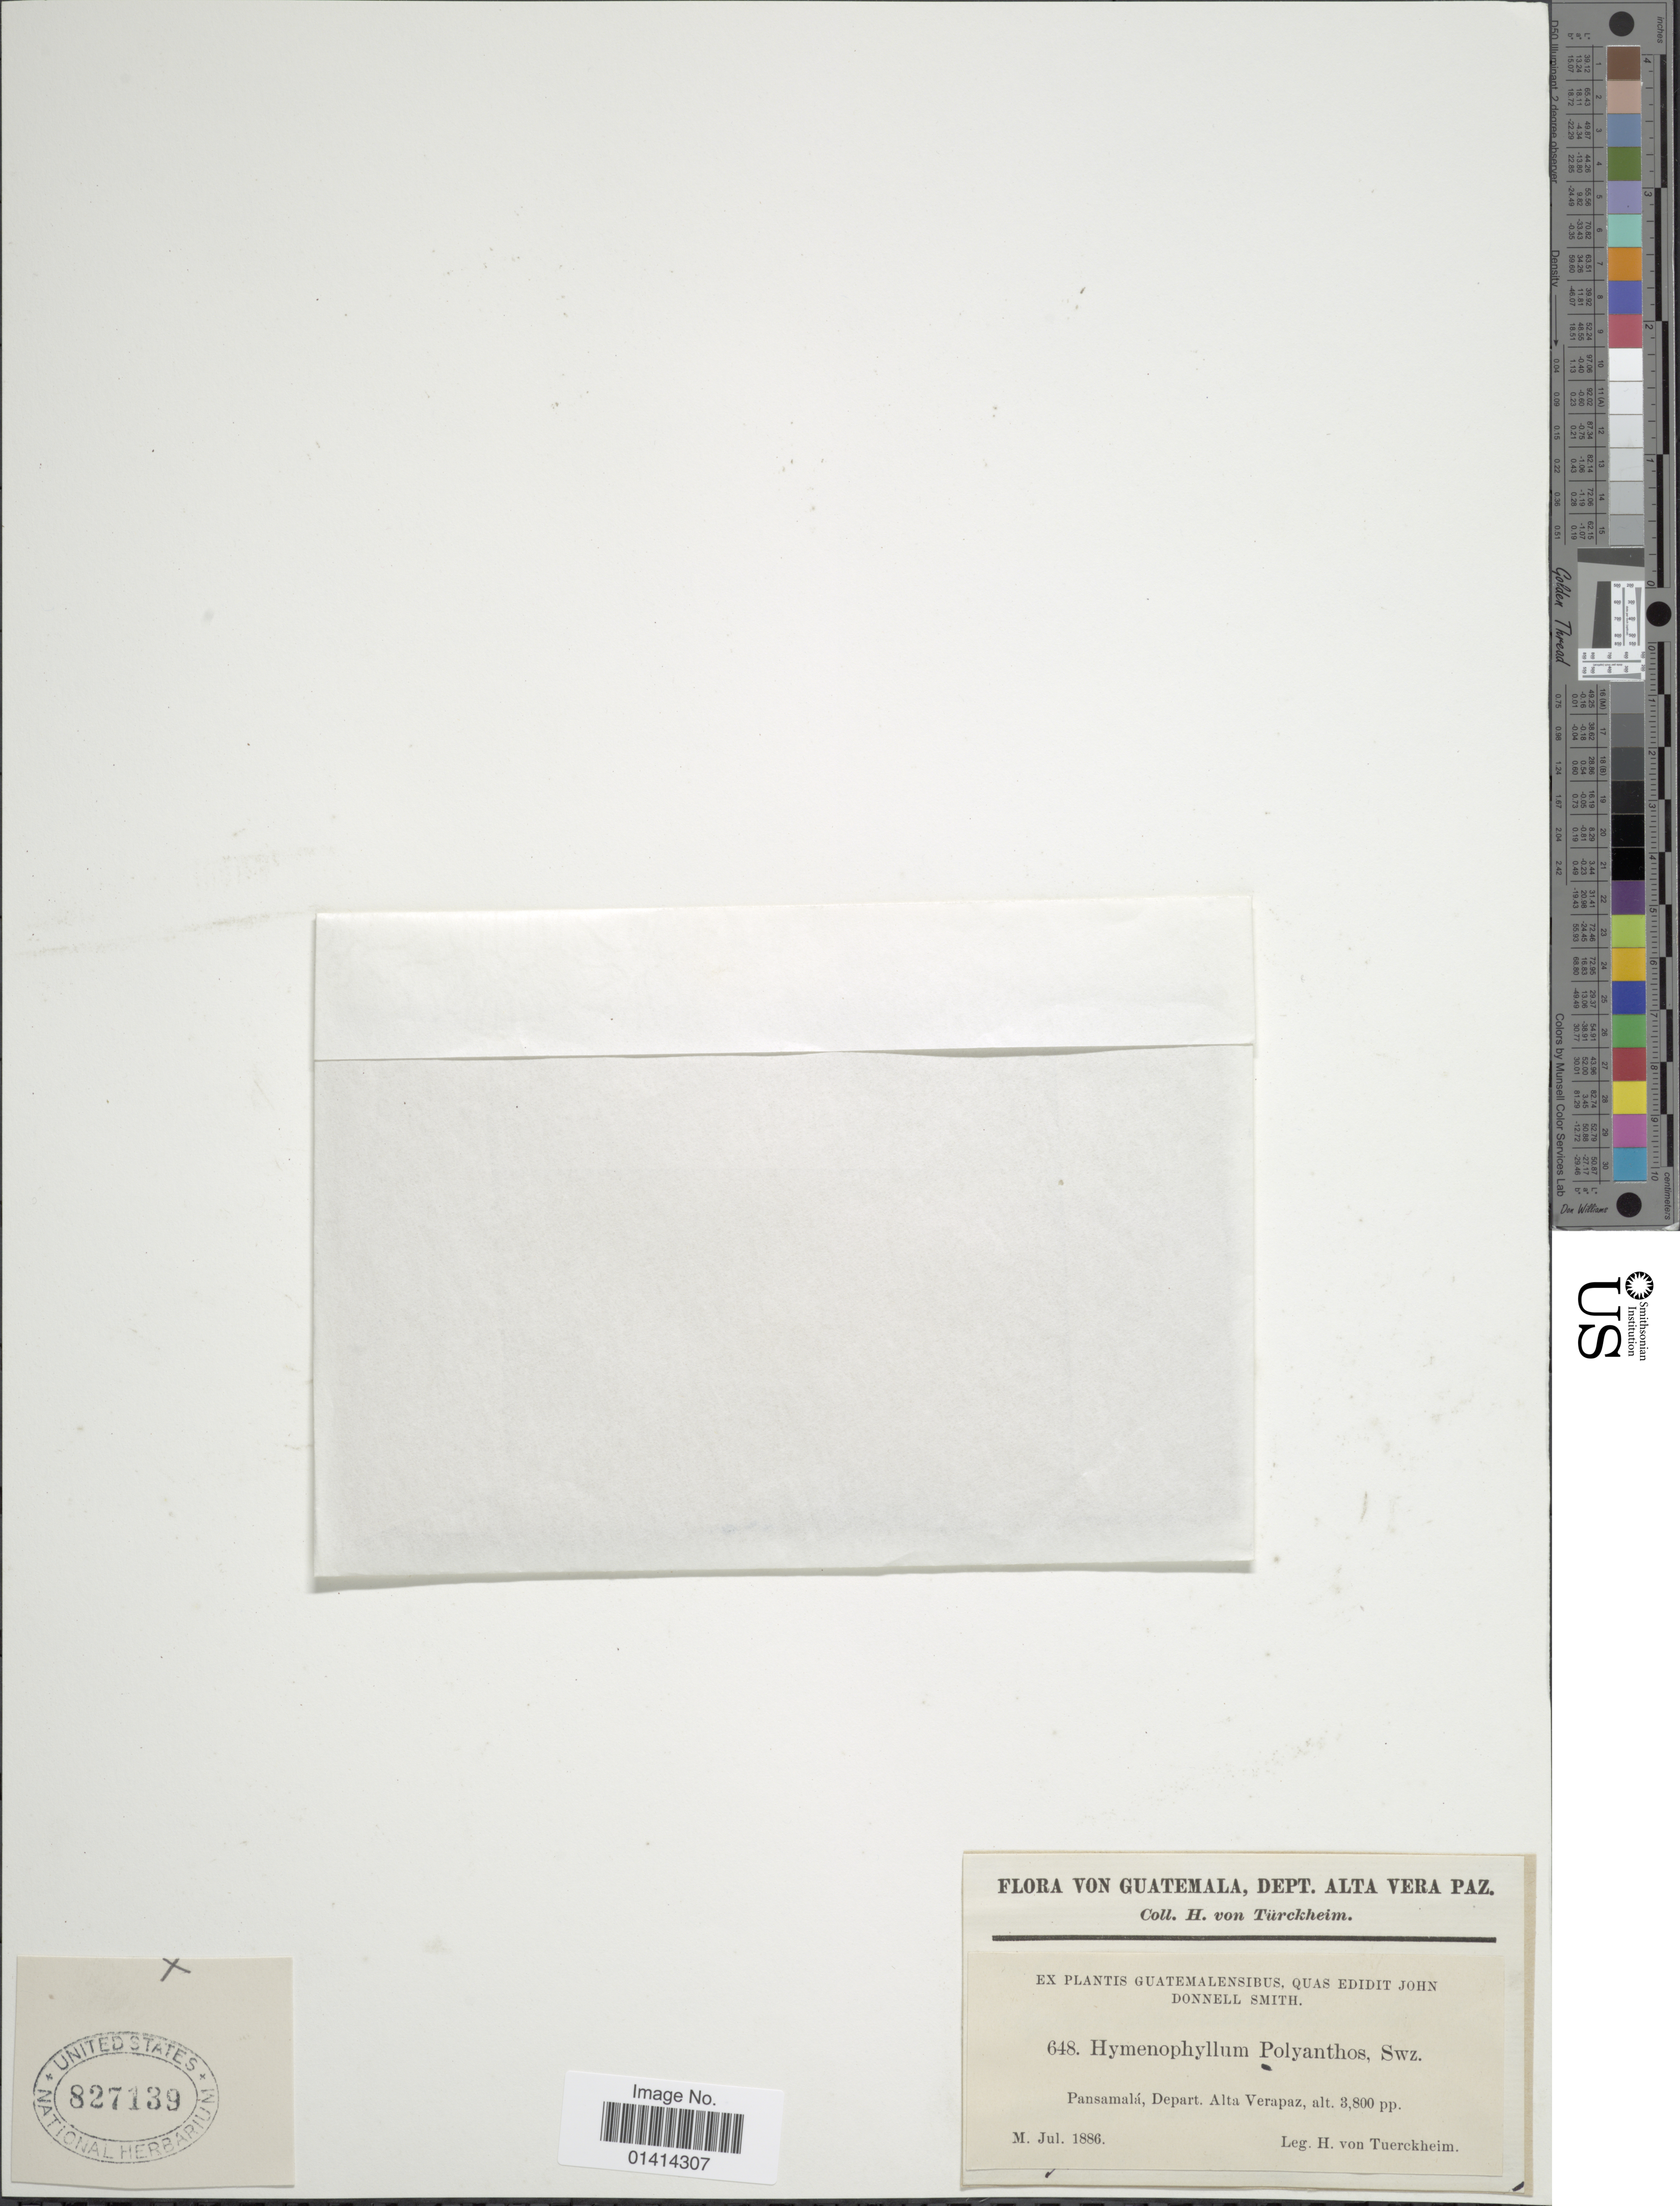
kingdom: Plantae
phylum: Tracheophyta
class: Polypodiopsida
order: Hymenophyllales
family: Hymenophyllaceae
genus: Hymenophyllum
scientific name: Hymenophyllum polyanthos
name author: (Sw.) Sw.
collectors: H. von Türckheim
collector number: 648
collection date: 1886-07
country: Guatemala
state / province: Alta Verapaz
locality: Pansamalá, Depart. Alta Verapaz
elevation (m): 1158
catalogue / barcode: US 827139